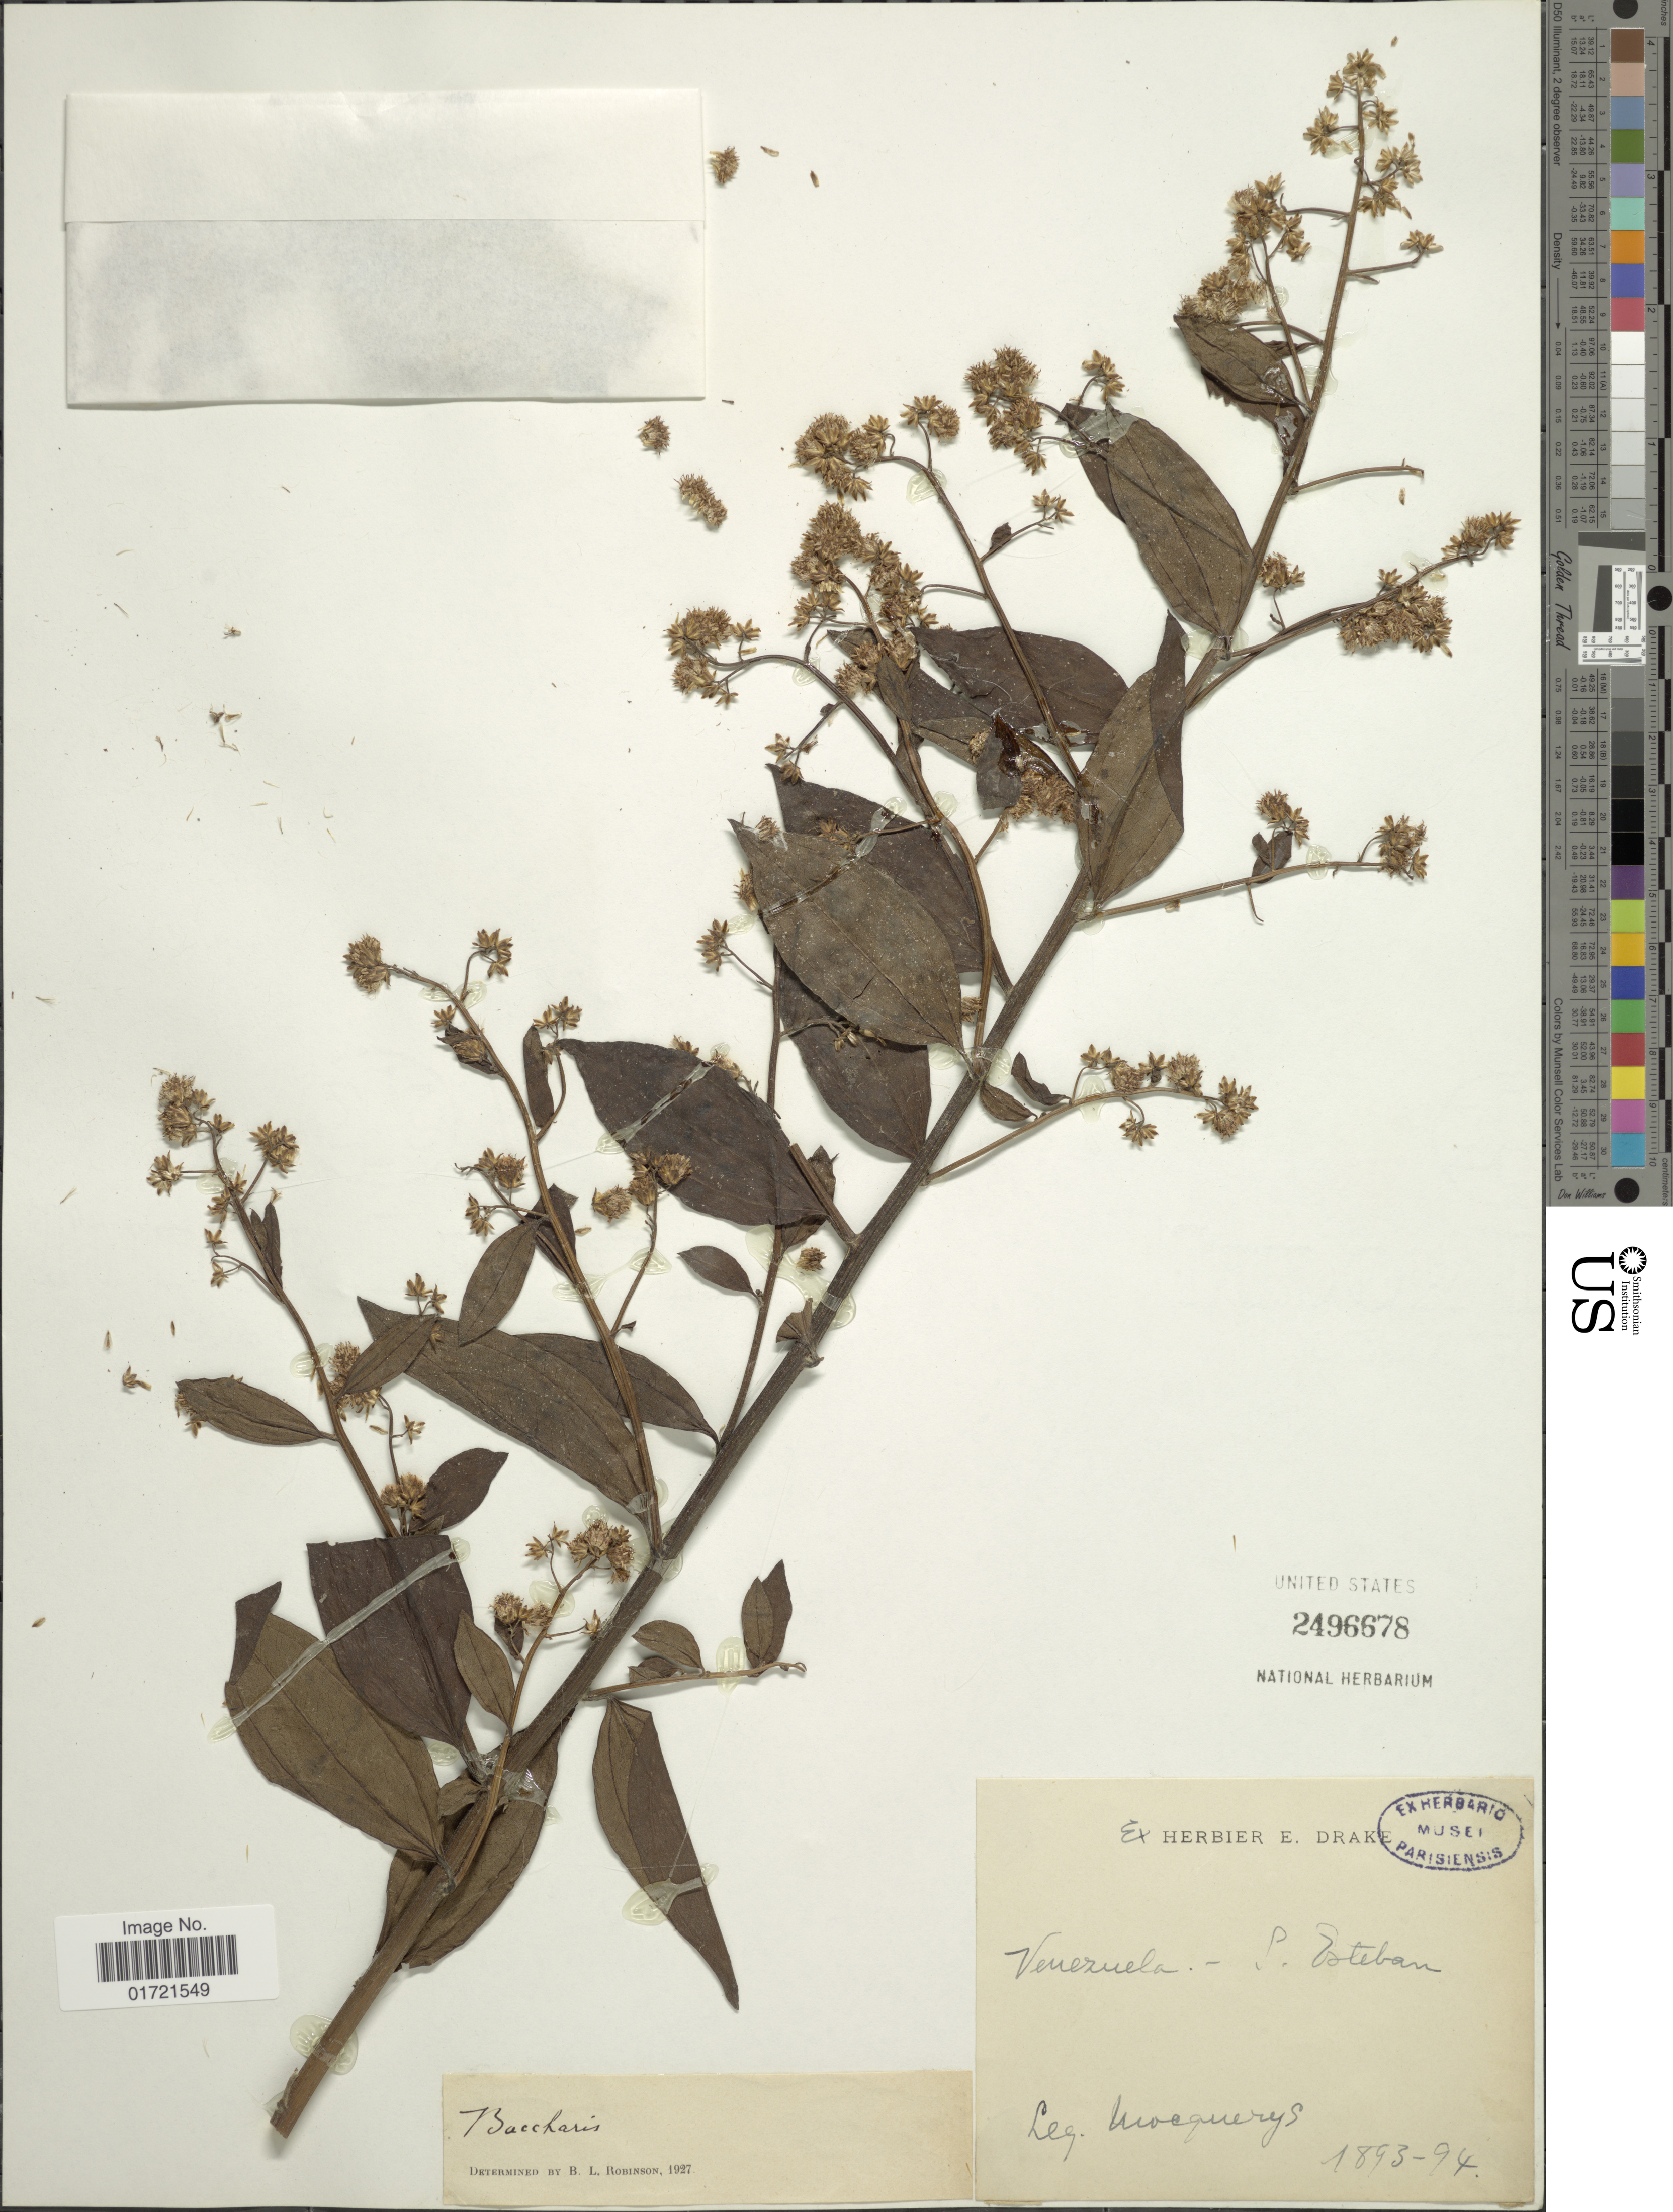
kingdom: Plantae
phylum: Tracheophyta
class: Magnoliopsida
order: Asterales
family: Asteraceae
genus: Baccharis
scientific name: Baccharis trinervis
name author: (Lam.) Pers.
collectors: A. Mocquerys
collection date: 1893/1894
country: Venezuela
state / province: Carabobo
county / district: Puerto Cabello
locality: San Esteban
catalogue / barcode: US 2496678